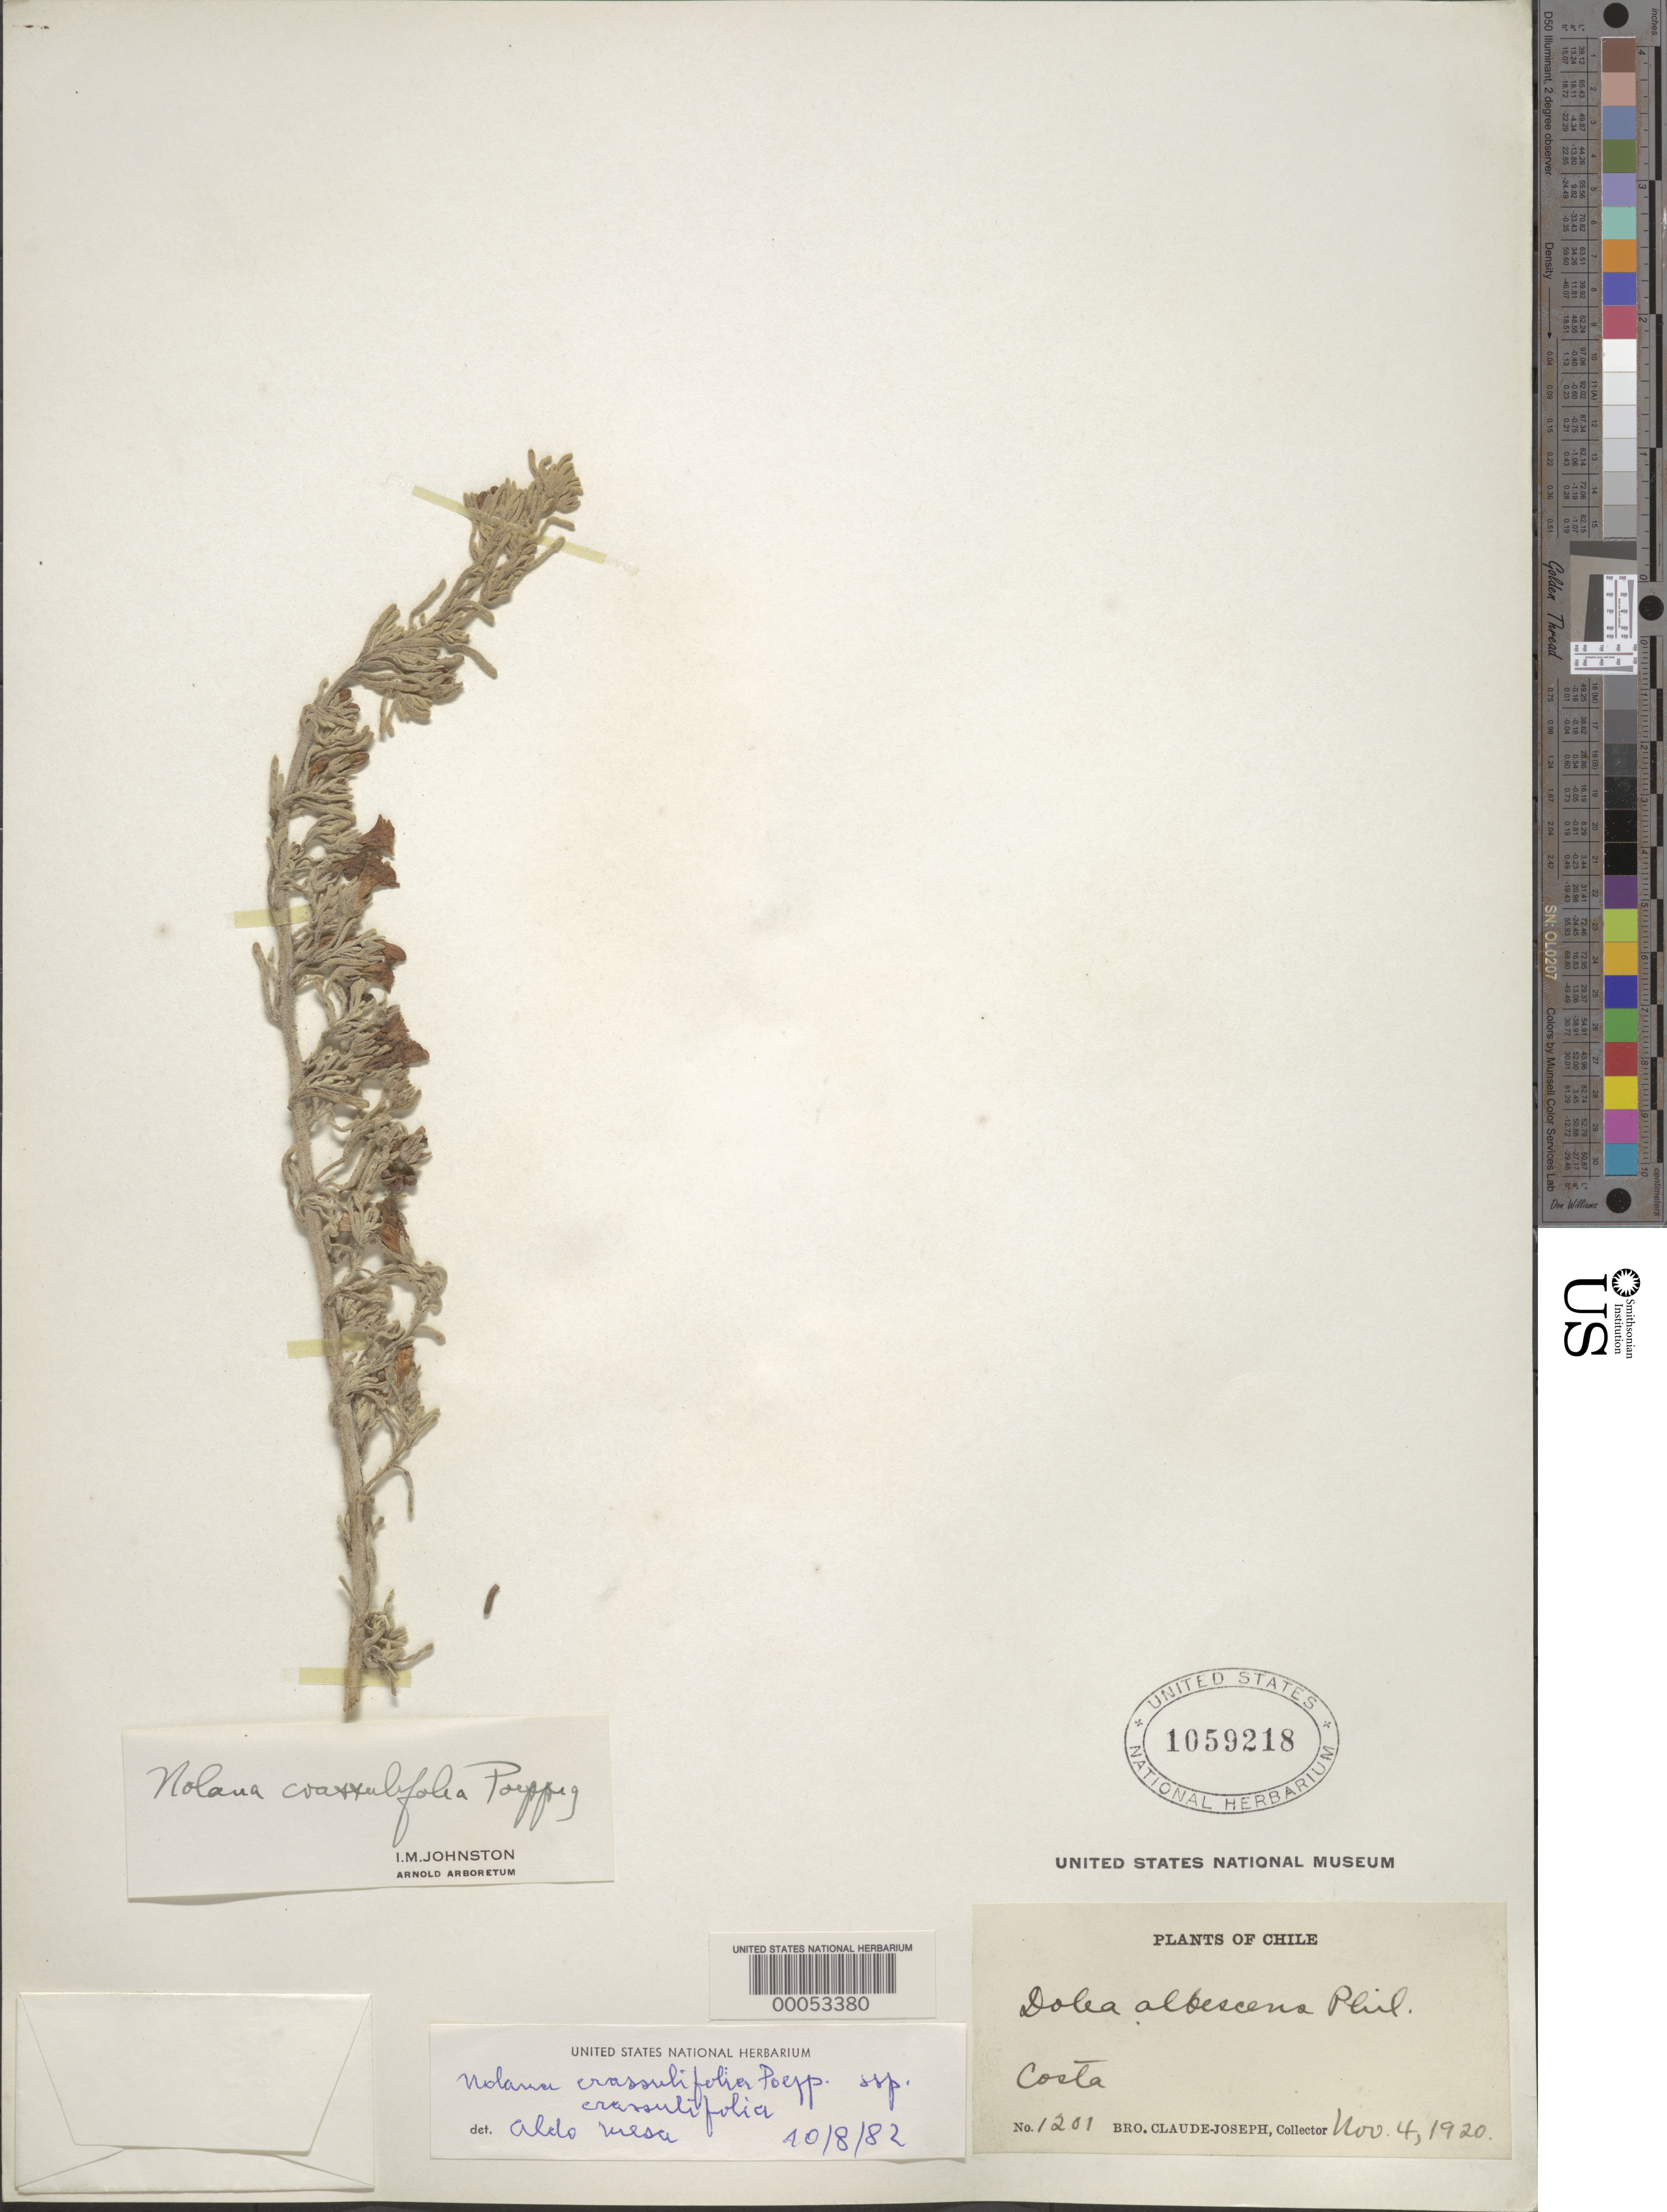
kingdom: Plantae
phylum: Tracheophyta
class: Magnoliopsida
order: Solanales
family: Solanaceae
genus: Nolana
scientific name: Nolana crassulifolia subsp. crassulifolia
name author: Kunze ex Walp.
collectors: Bro. Claude-Joseph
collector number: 1201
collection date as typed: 04 Nov 1920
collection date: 1920-11-04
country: Chile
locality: Costa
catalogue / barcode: US 1059218